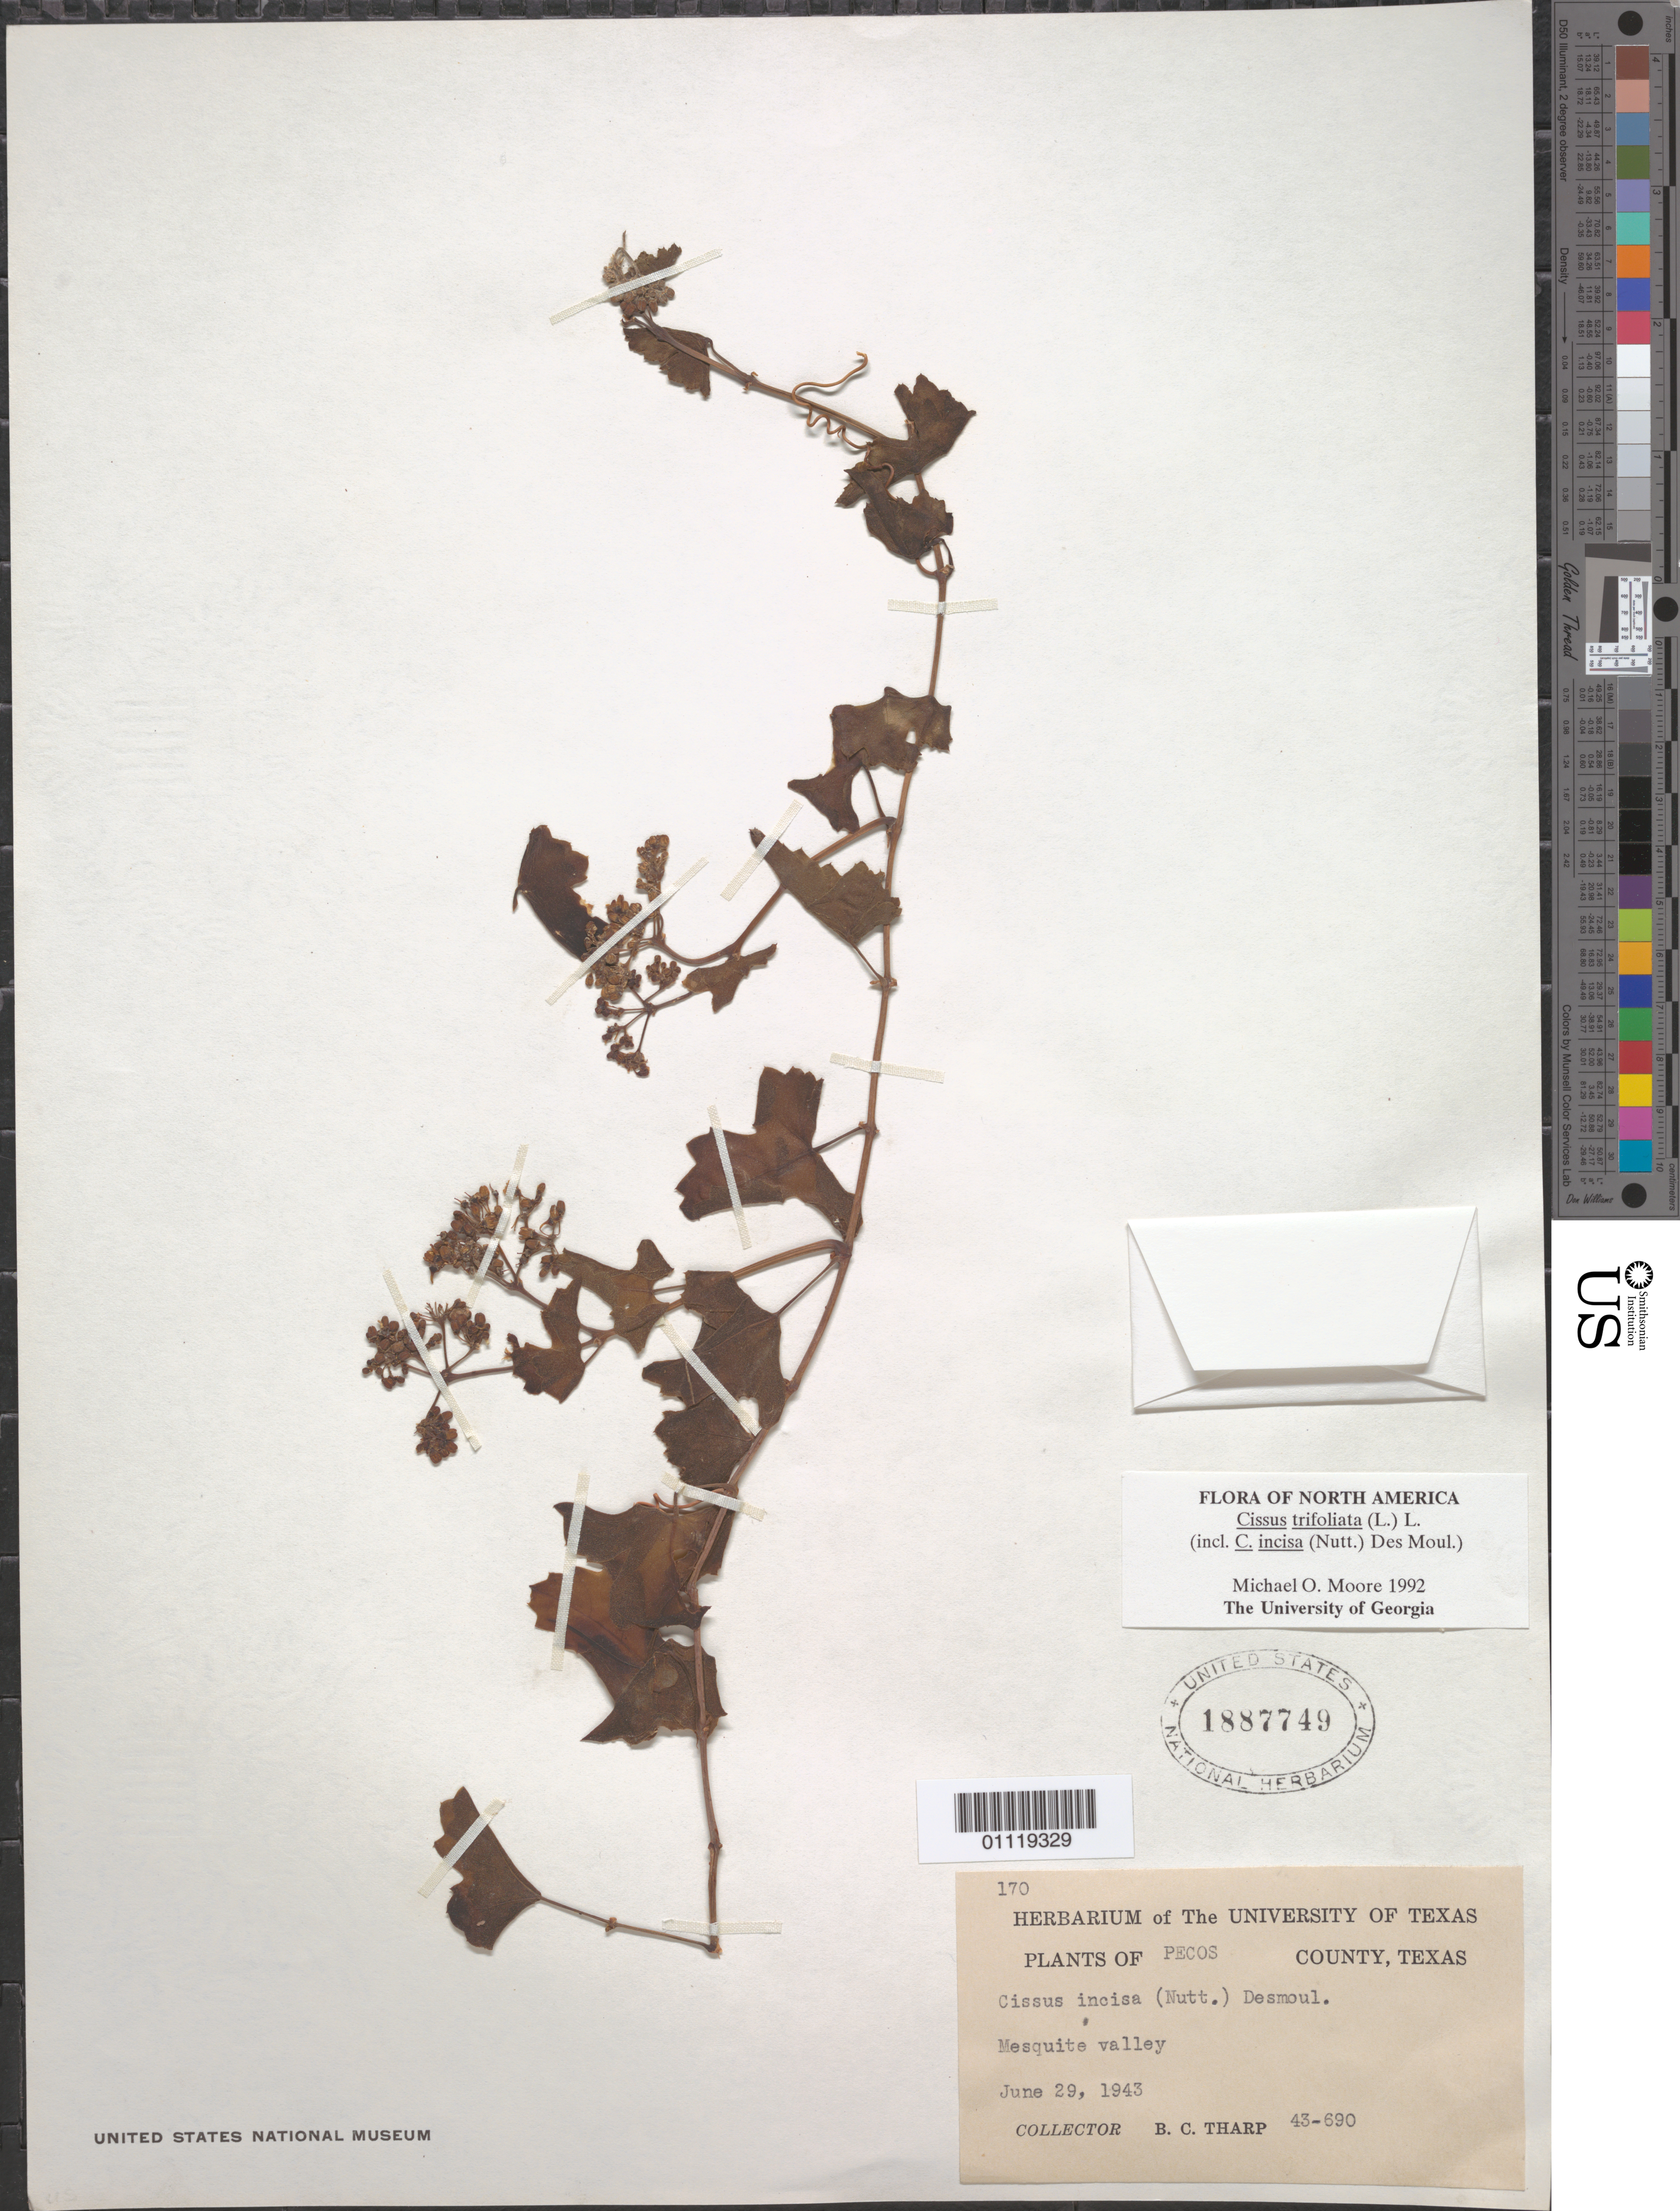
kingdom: Plantae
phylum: Tracheophyta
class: Magnoliopsida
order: Vitales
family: Vitaceae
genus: Cissus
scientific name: Cissus trifoliata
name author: (L.) L.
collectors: B. C. Tharp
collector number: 43 - 690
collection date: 1943-06-29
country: United States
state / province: Texas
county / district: Pecos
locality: Mesquite valley.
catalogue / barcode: US 1887749